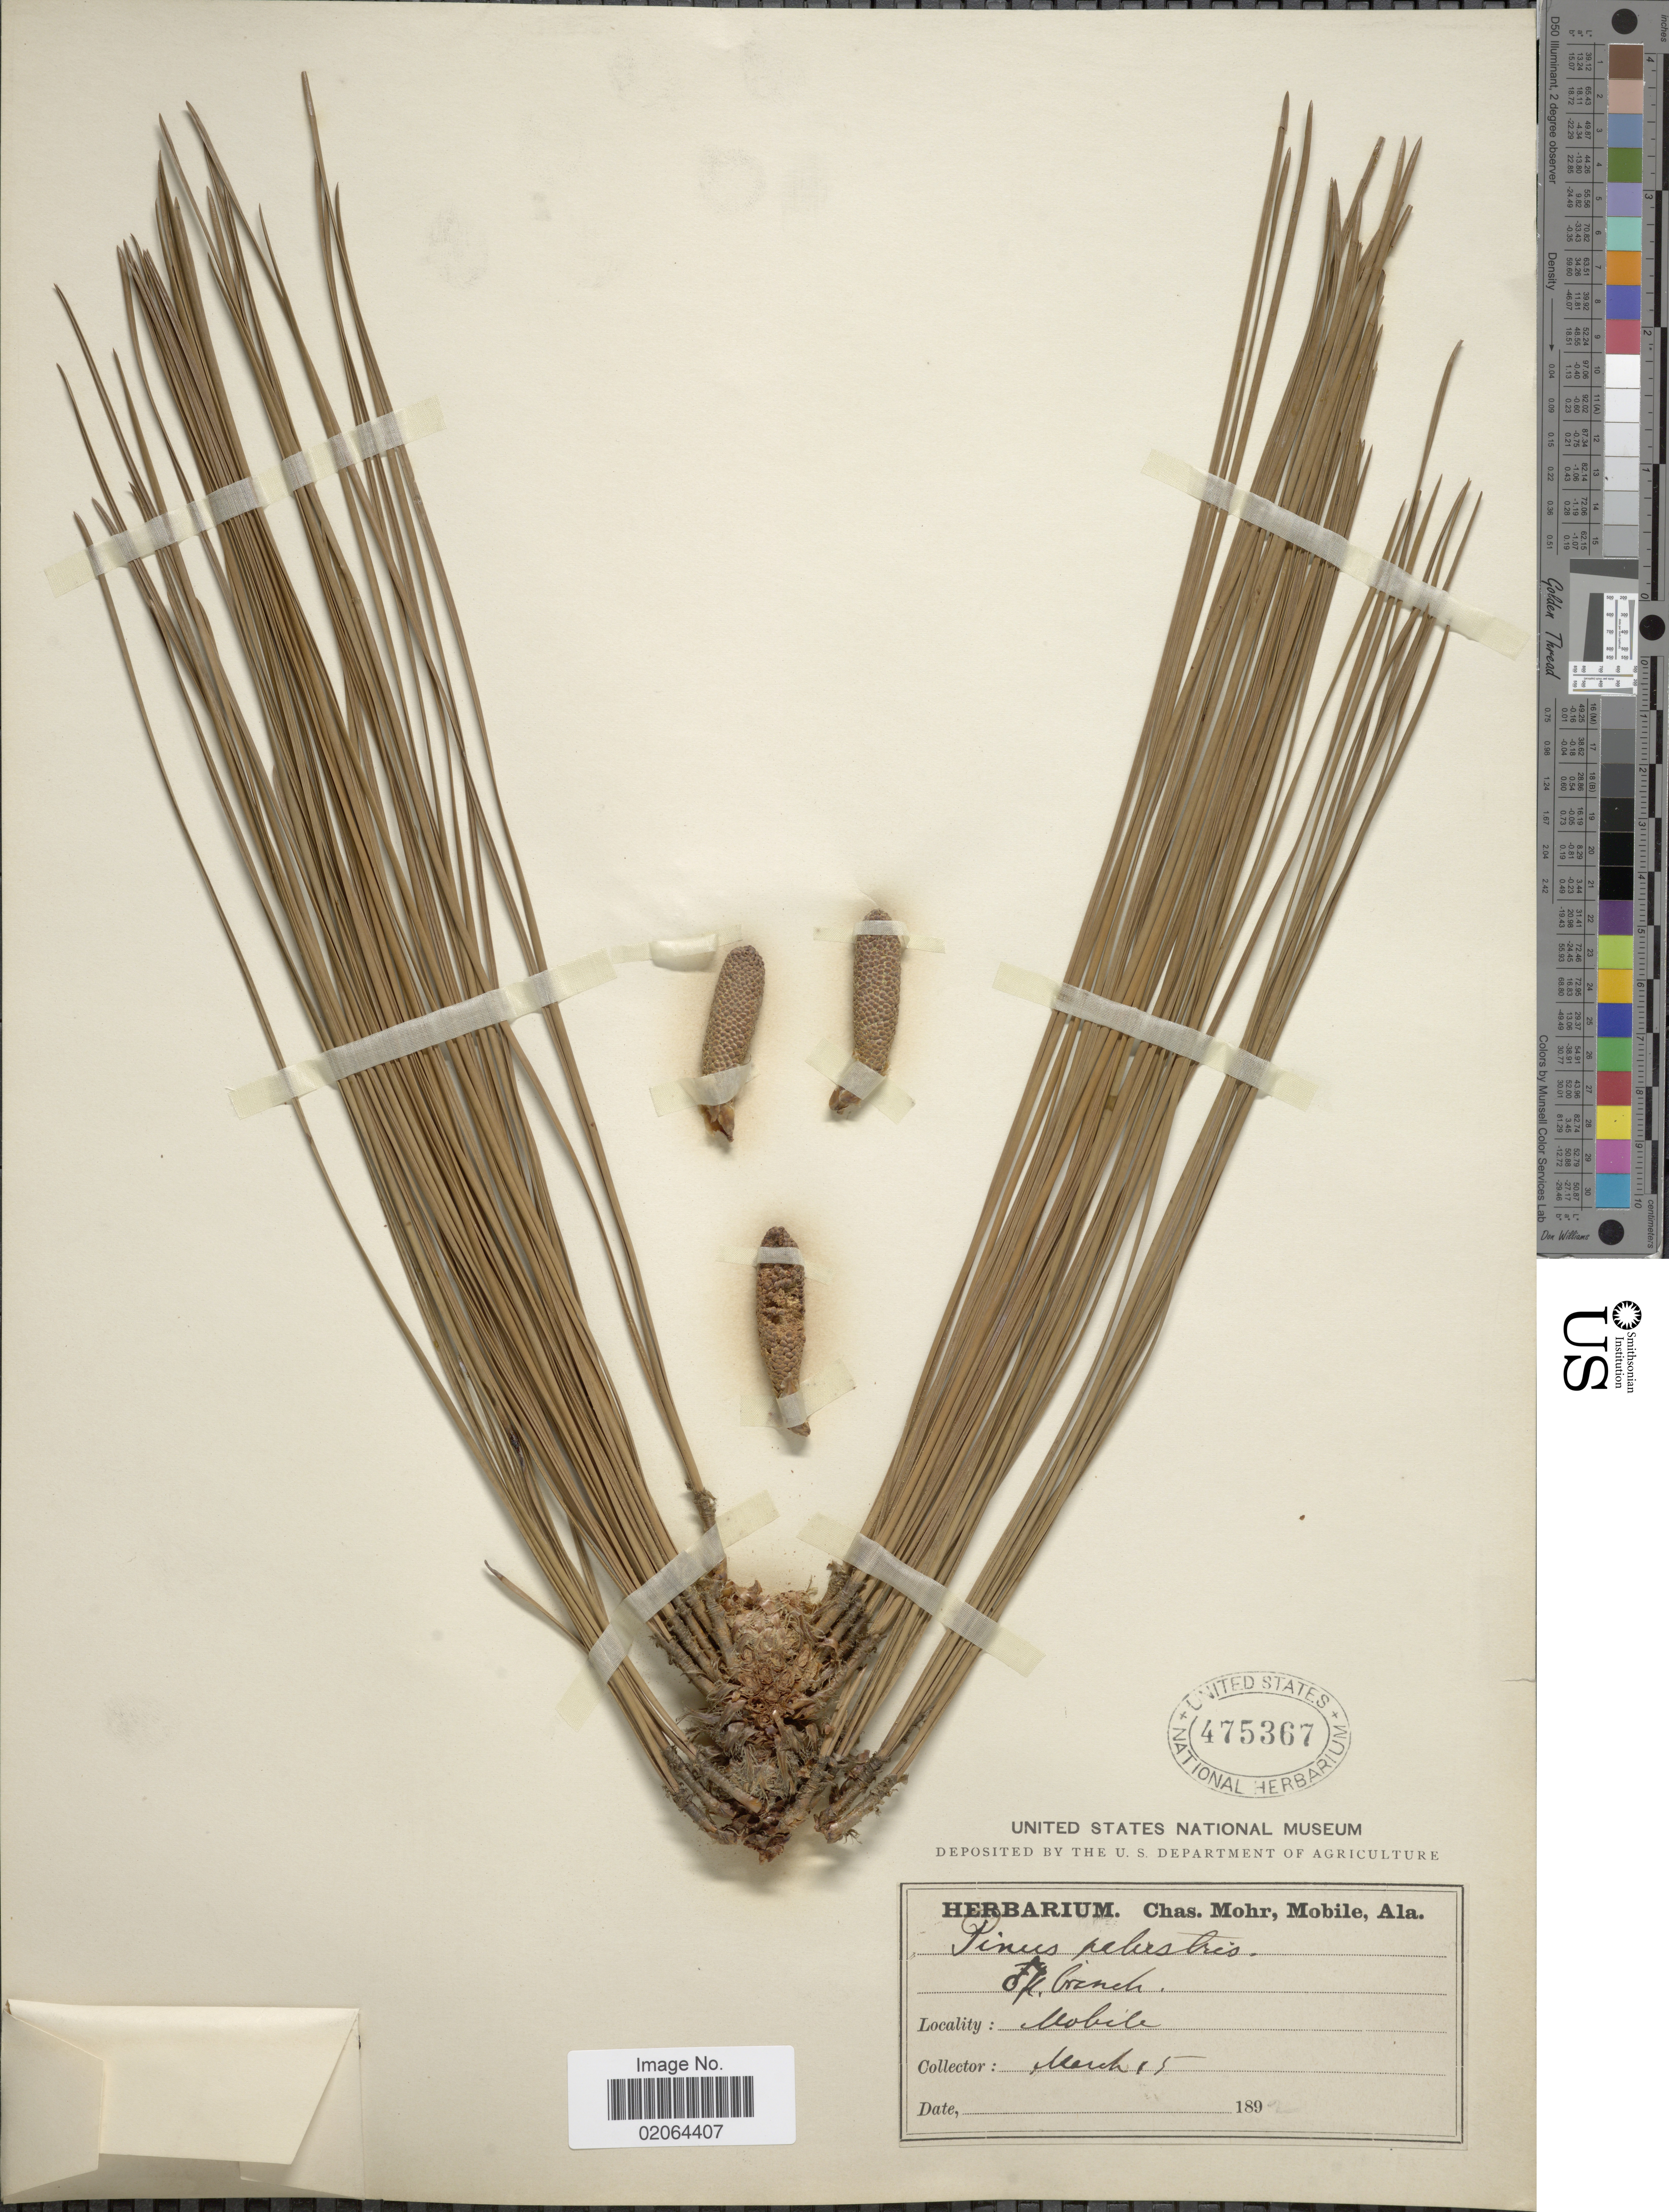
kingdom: Plantae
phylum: Tracheophyta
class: Pinopsida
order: Pinales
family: Pinaceae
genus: Pinus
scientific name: Pinus palustris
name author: Mill.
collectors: ex herb. Charles Mohr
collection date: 1892-03-15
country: United States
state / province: Alabama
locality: Mobile.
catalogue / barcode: US 475367